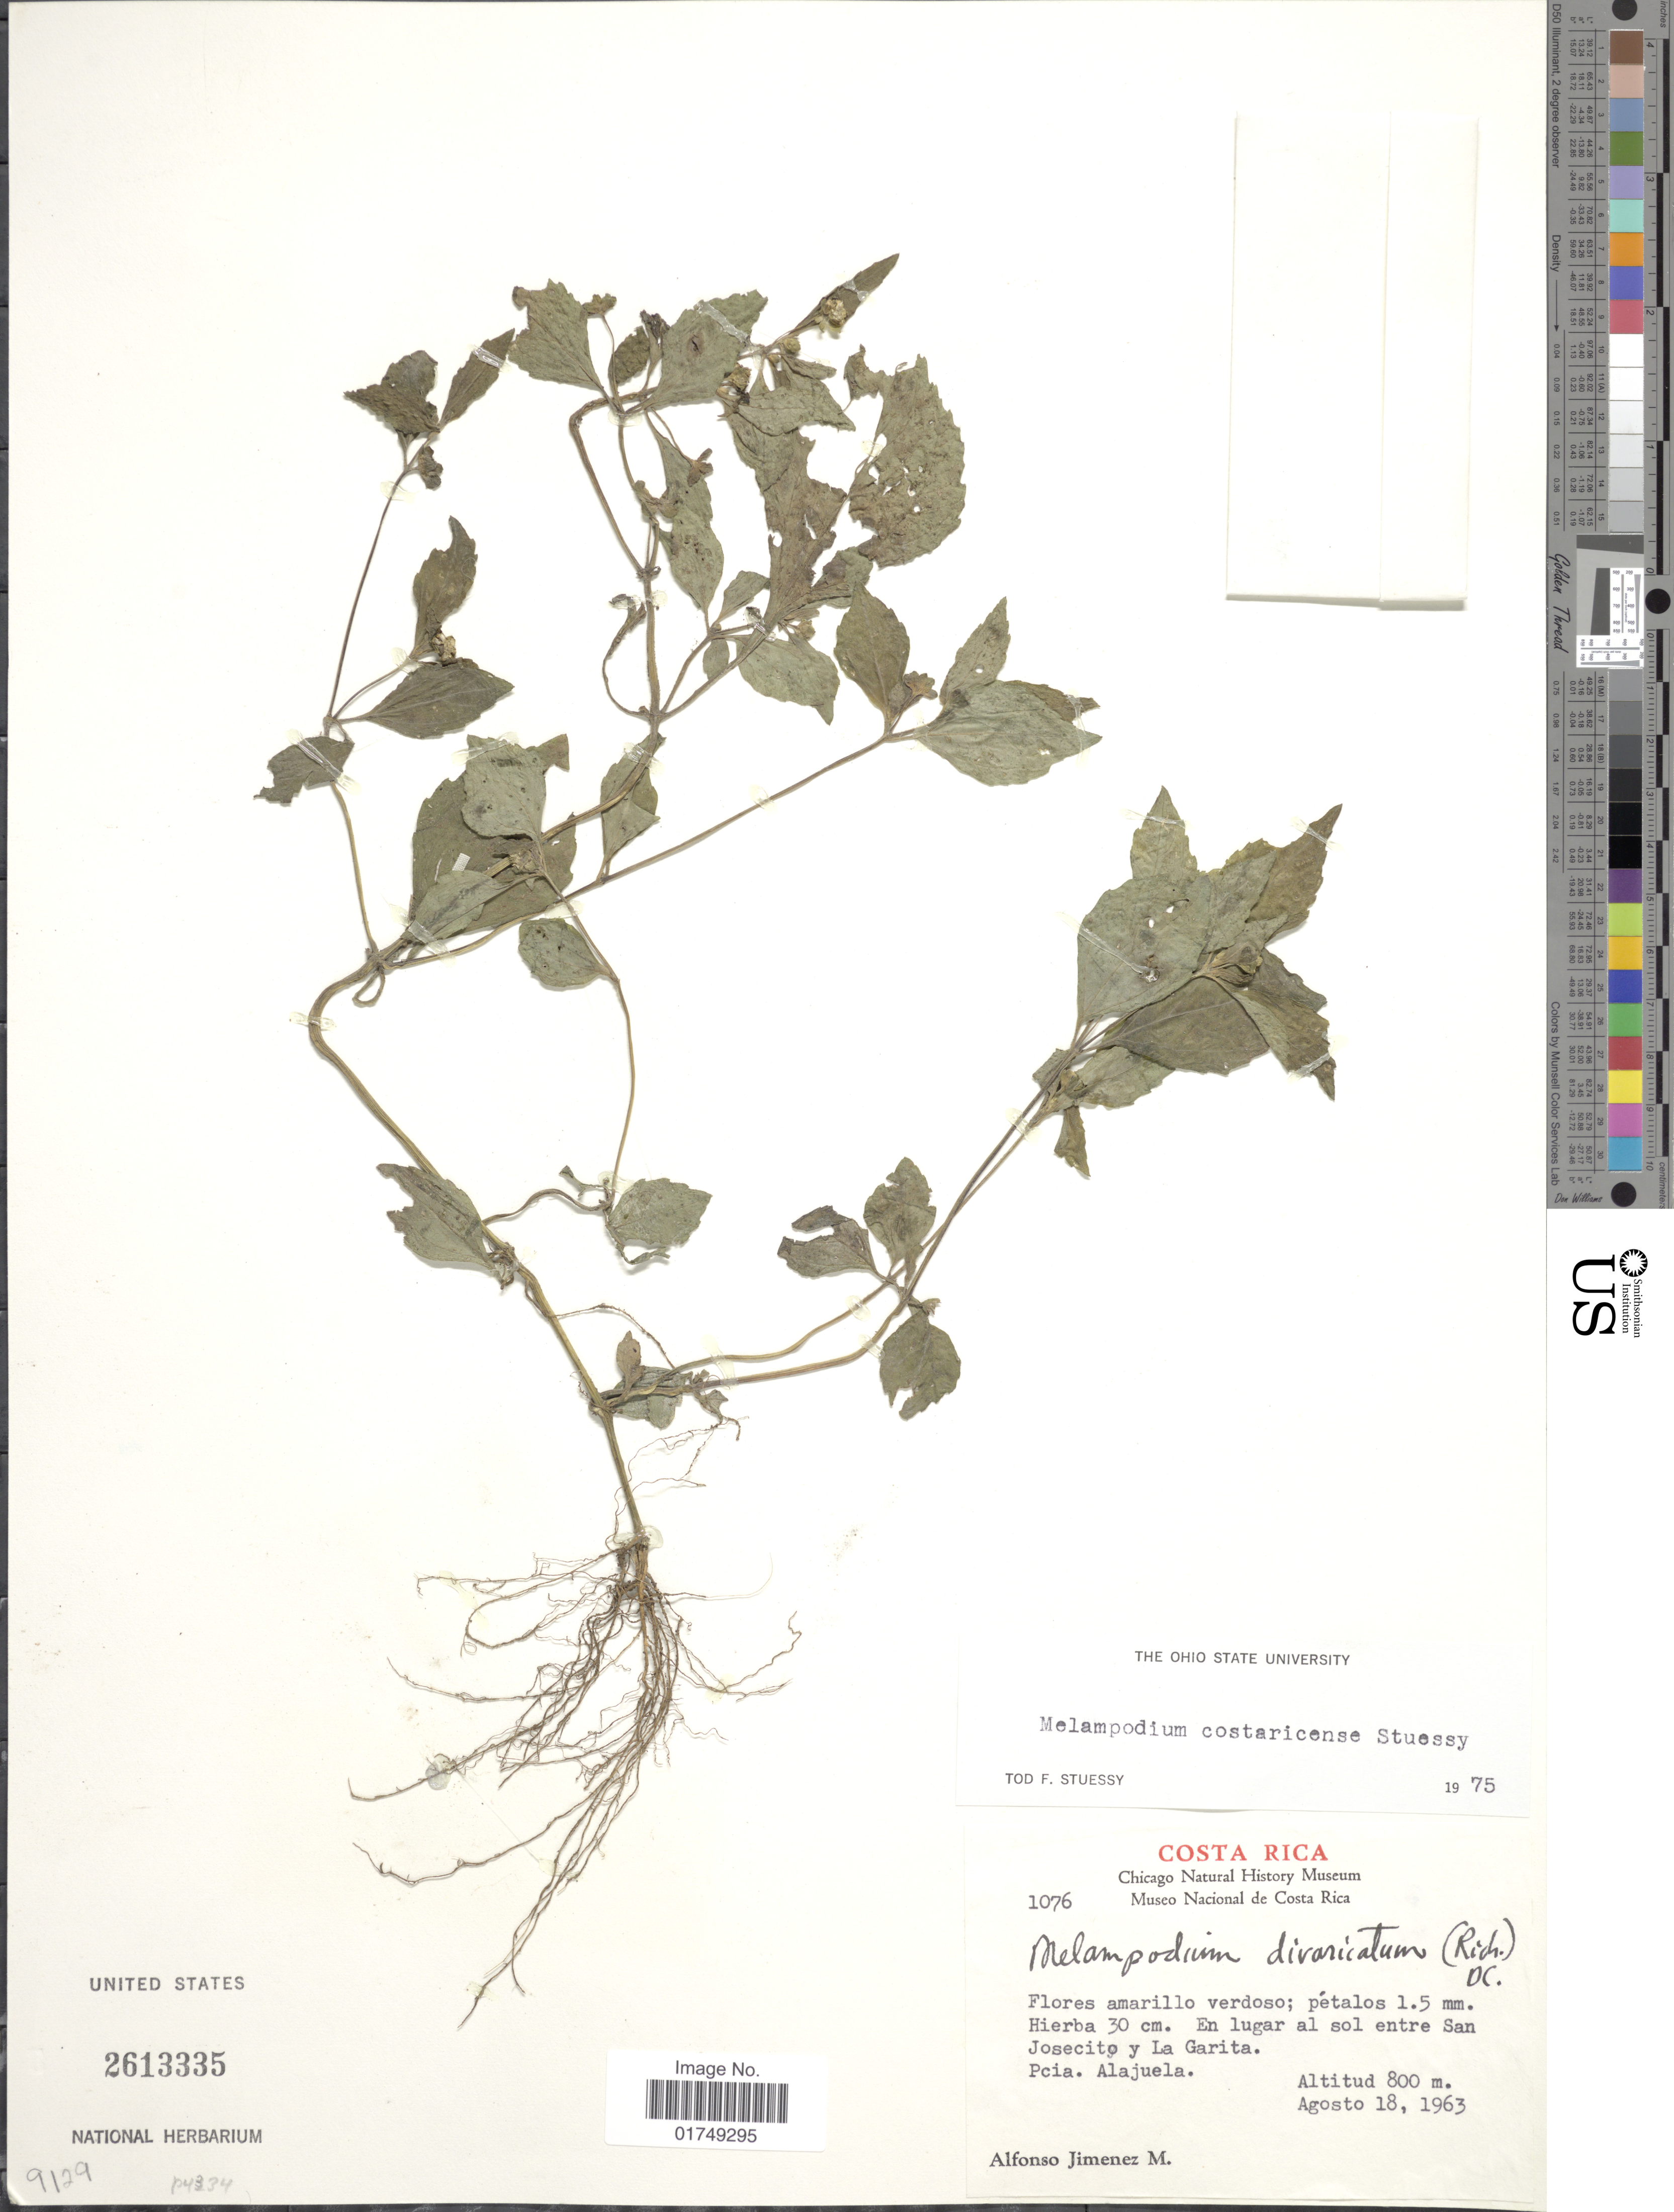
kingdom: Plantae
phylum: Tracheophyta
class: Magnoliopsida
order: Asterales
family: Asteraceae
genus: Melampodium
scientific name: Melampodium costaricense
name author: Stuessy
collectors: A. Jimenez M.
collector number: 1076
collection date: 1963-08-18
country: Costa Rica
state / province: Alajuela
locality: Entre San Josecito y La Garita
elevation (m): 800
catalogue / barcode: US 2613335